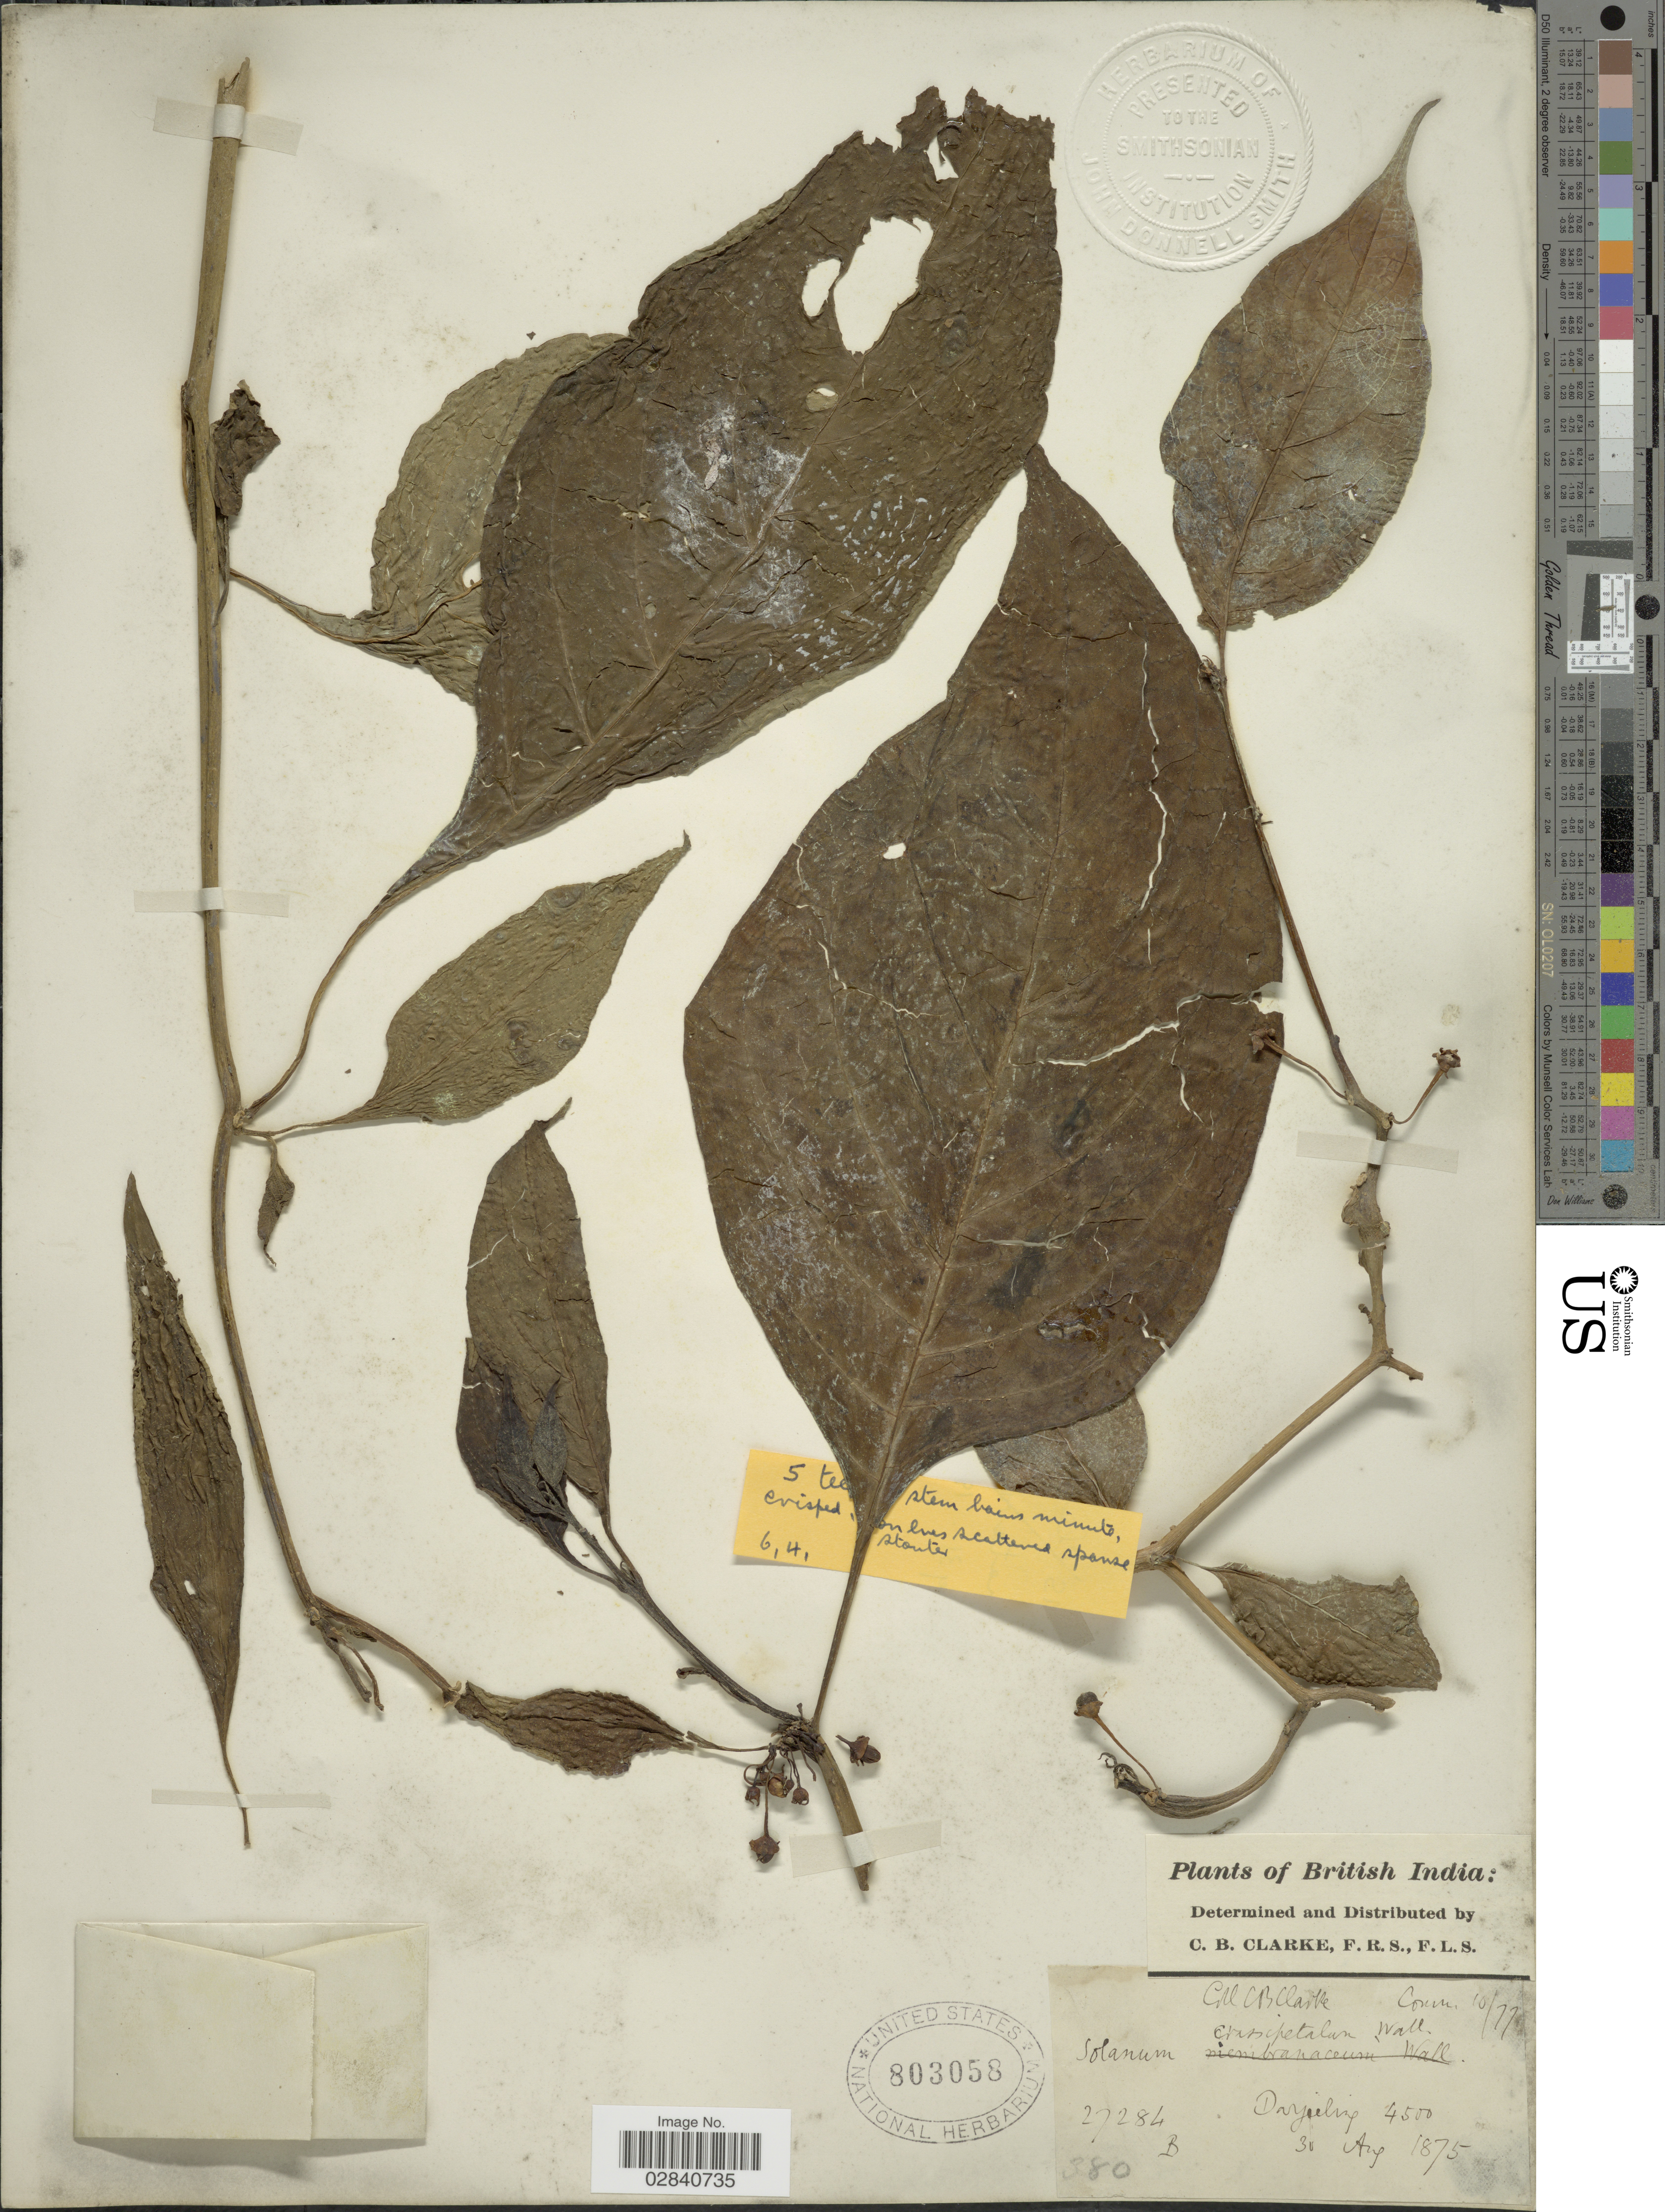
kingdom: Plantae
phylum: Tracheophyta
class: Magnoliopsida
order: Solanales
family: Solanaceae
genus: Lycianthes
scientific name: Lycianthes laevis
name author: (Dunal) Bitter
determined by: Knapp, S. D.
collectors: C. B. Clarke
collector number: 27284B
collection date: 1875-08-30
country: India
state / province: West Bengal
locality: British India: Darjeeling.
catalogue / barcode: US 803058